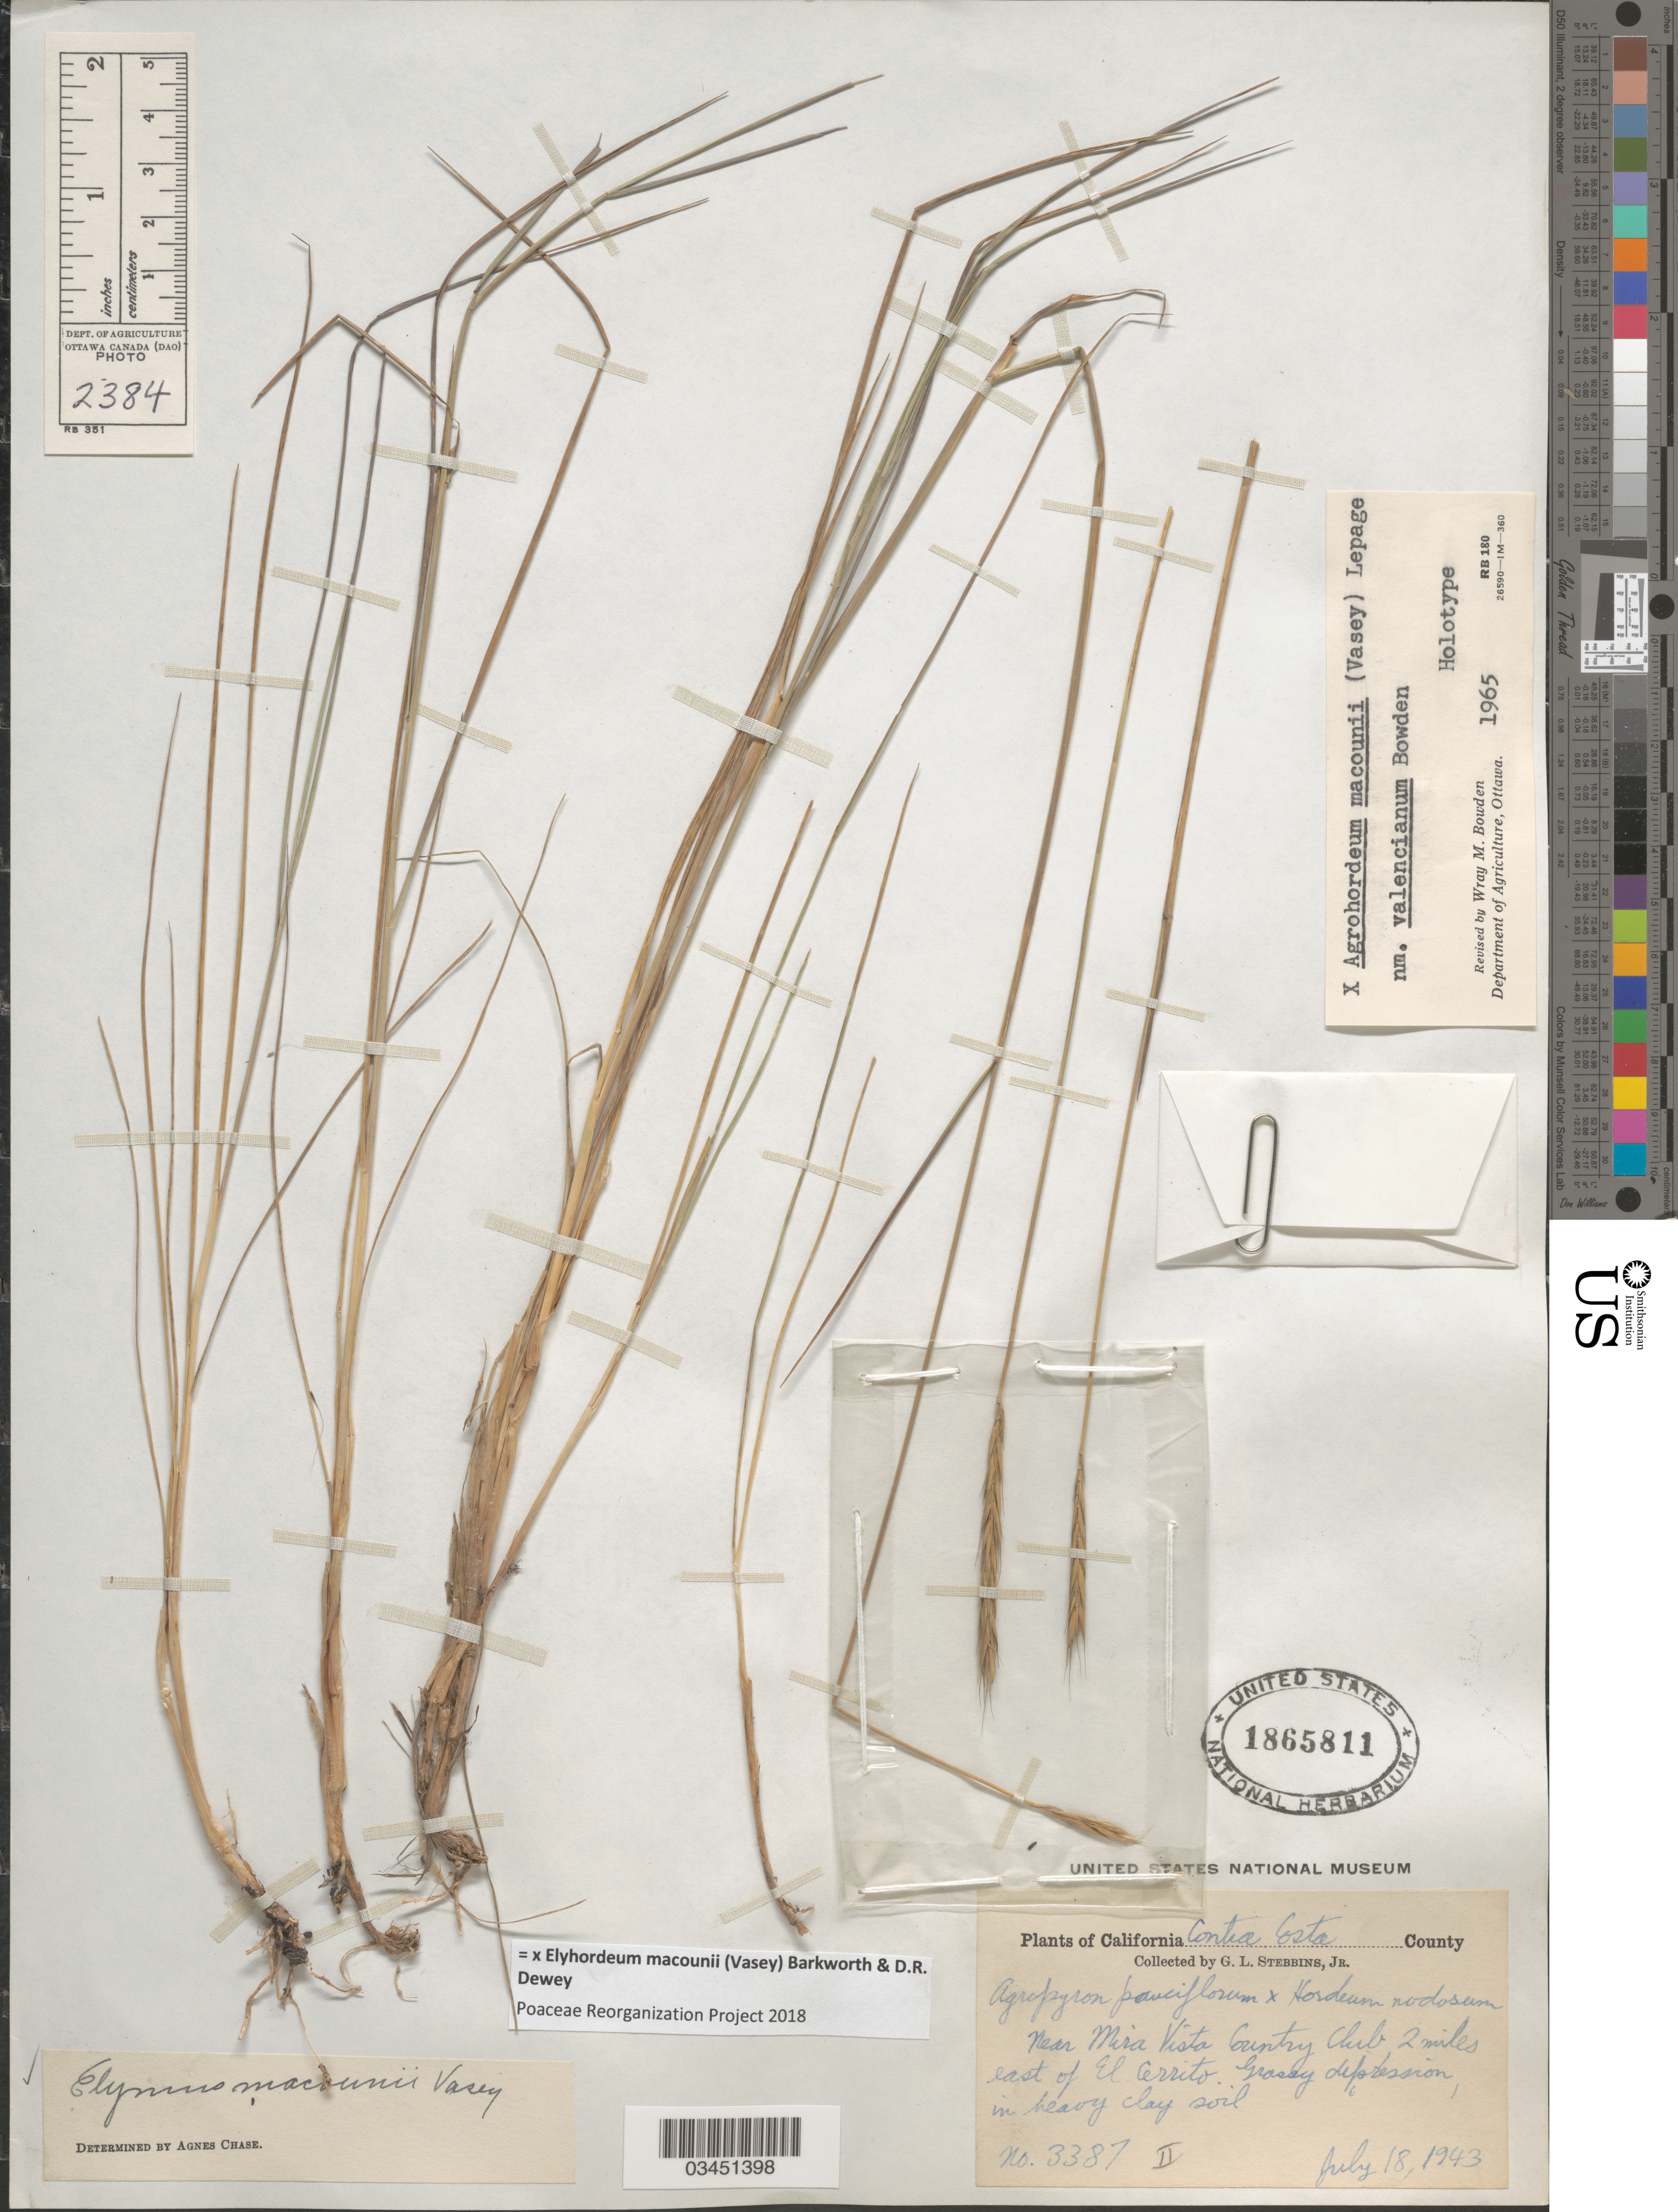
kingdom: Plantae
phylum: Tracheophyta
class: Liliopsida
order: Poales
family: Poaceae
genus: Elyhordeum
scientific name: x Elyhordeum macounii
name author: (Vasey) Barkworth & Dewey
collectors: G. L. Stebbins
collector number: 3387 II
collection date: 1943-07-18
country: United States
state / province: California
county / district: Contra Costa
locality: Contra Costa County. Near Mira Vista Country Club, 2 miles east of El Cerrito.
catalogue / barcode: US 1865811